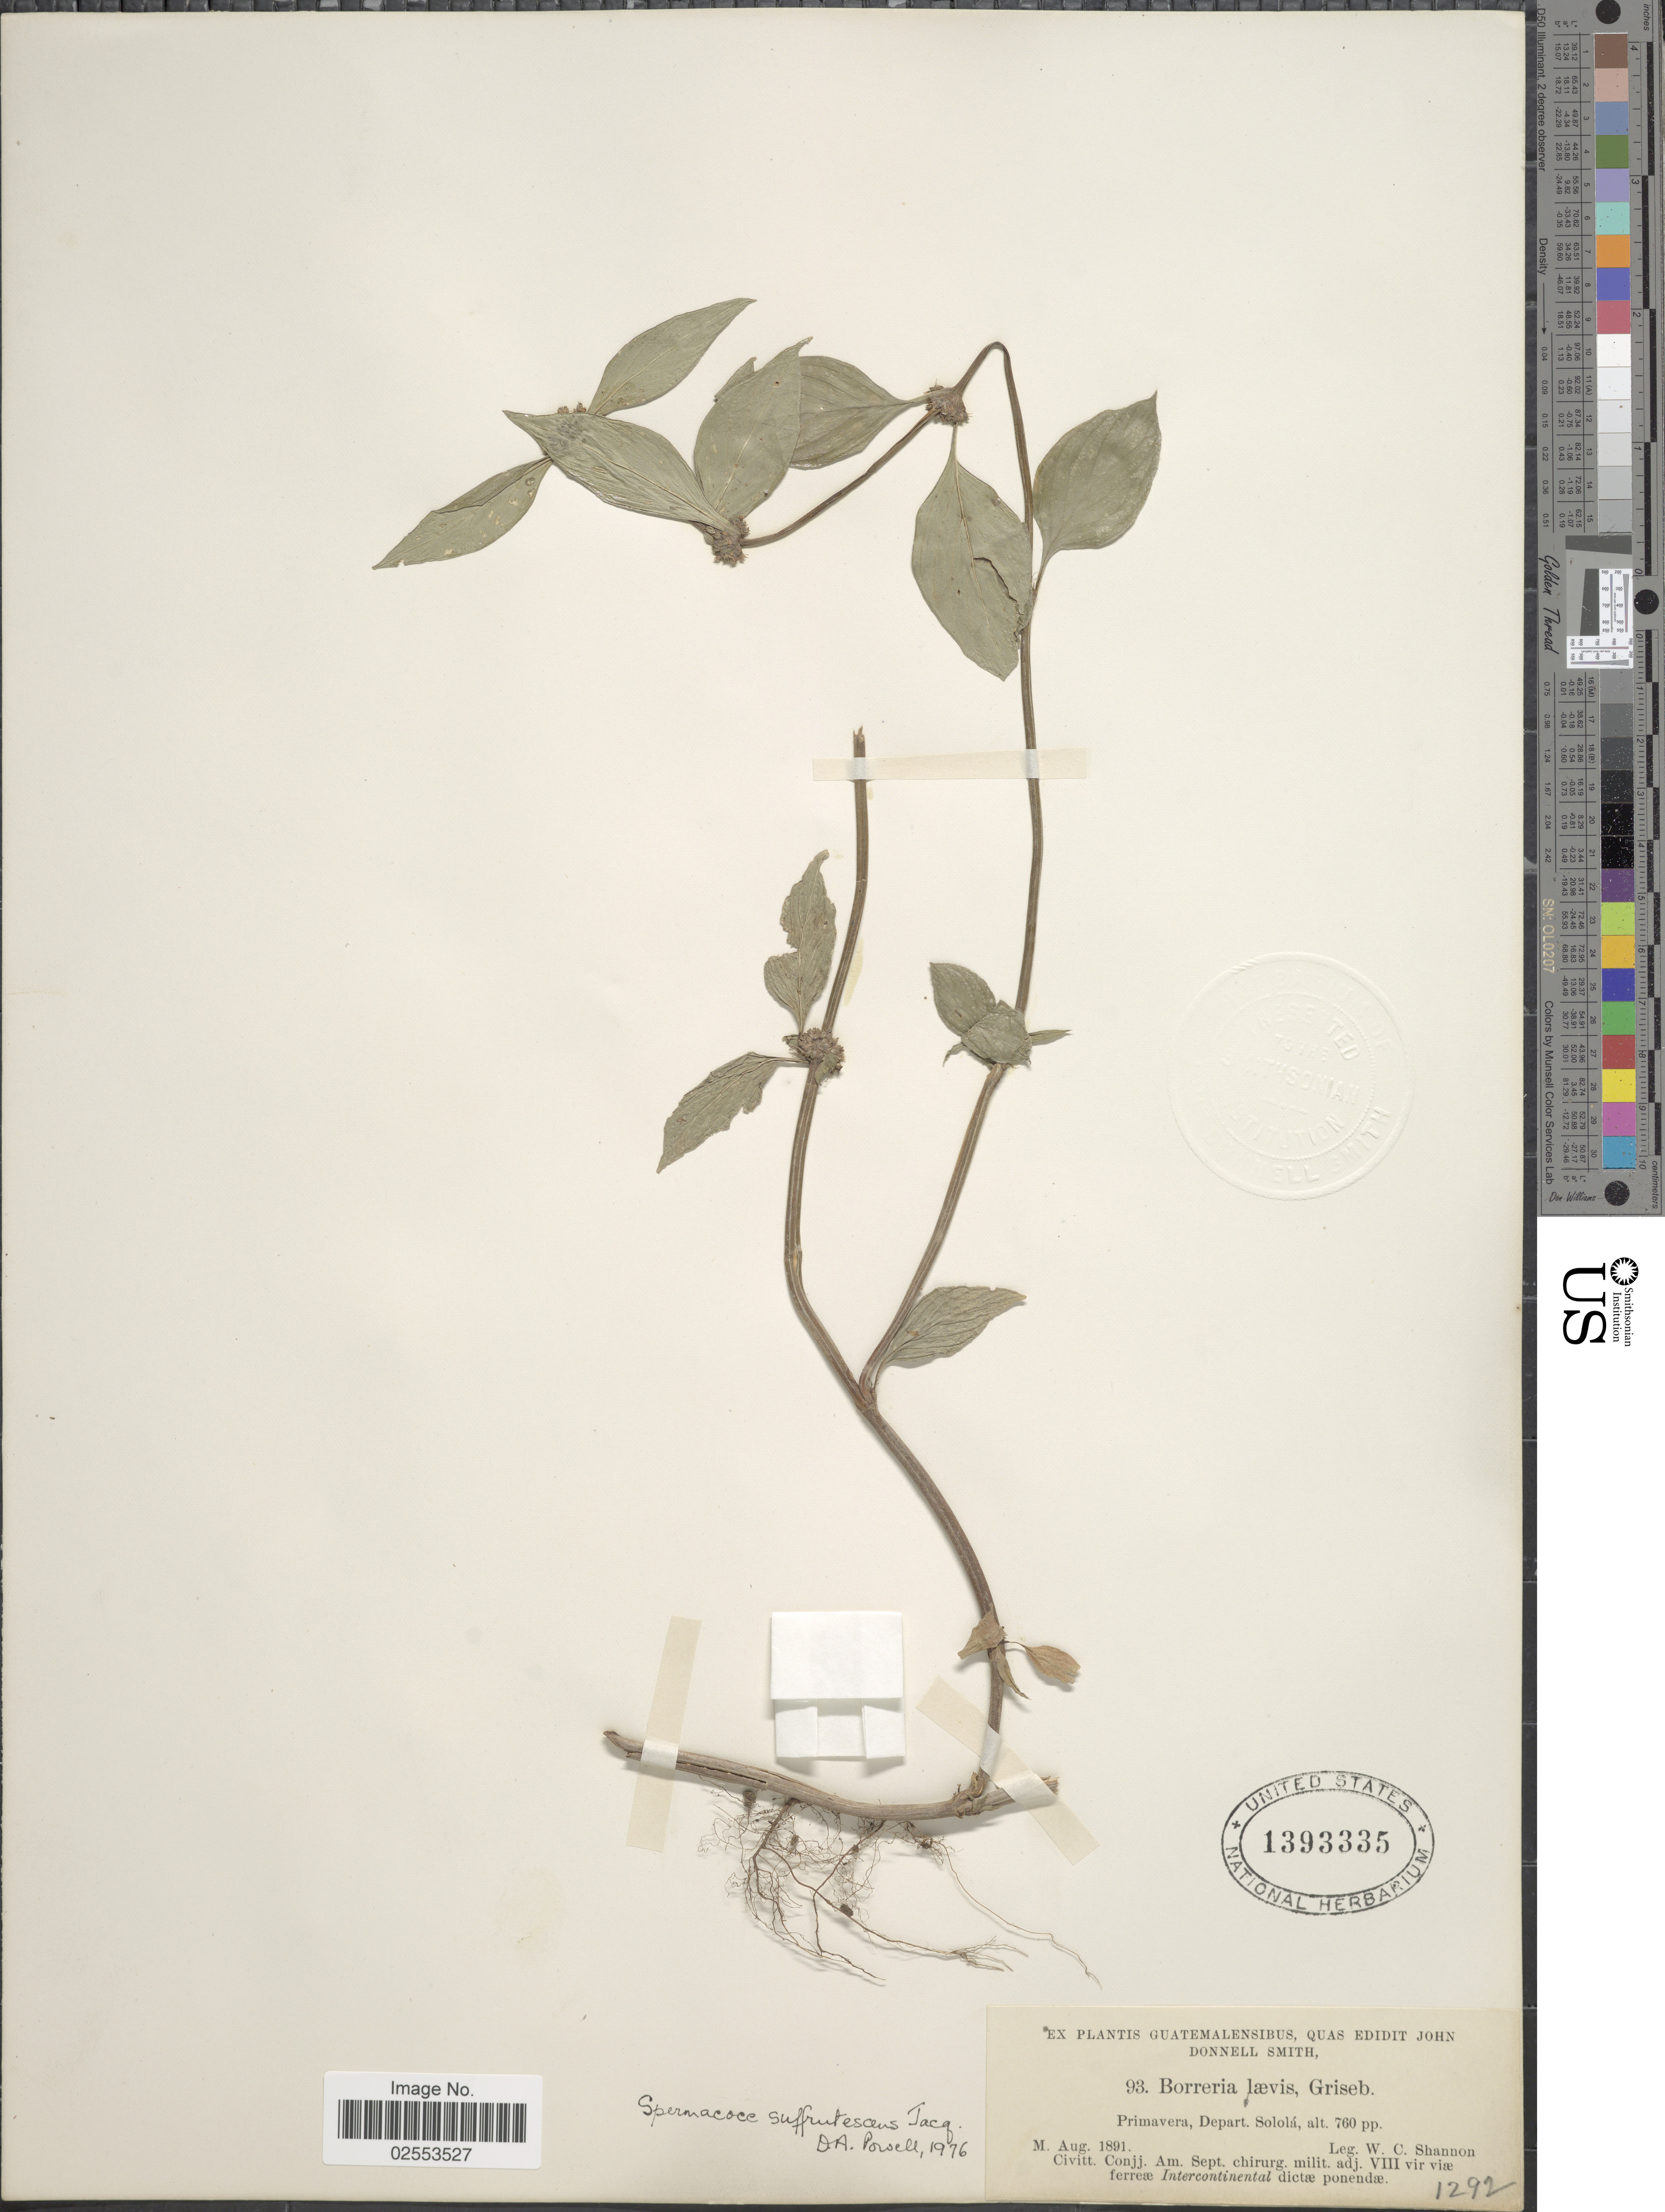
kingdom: Plantae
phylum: Tracheophyta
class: Magnoliopsida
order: Gentianales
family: Rubiaceae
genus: Spermacoce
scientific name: Spermacoce assurgens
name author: Ruiz & Pav.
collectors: W. C. Shannon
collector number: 93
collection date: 1891-08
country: Guatemala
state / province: Sololá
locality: Primavera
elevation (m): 232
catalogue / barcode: US 1393335